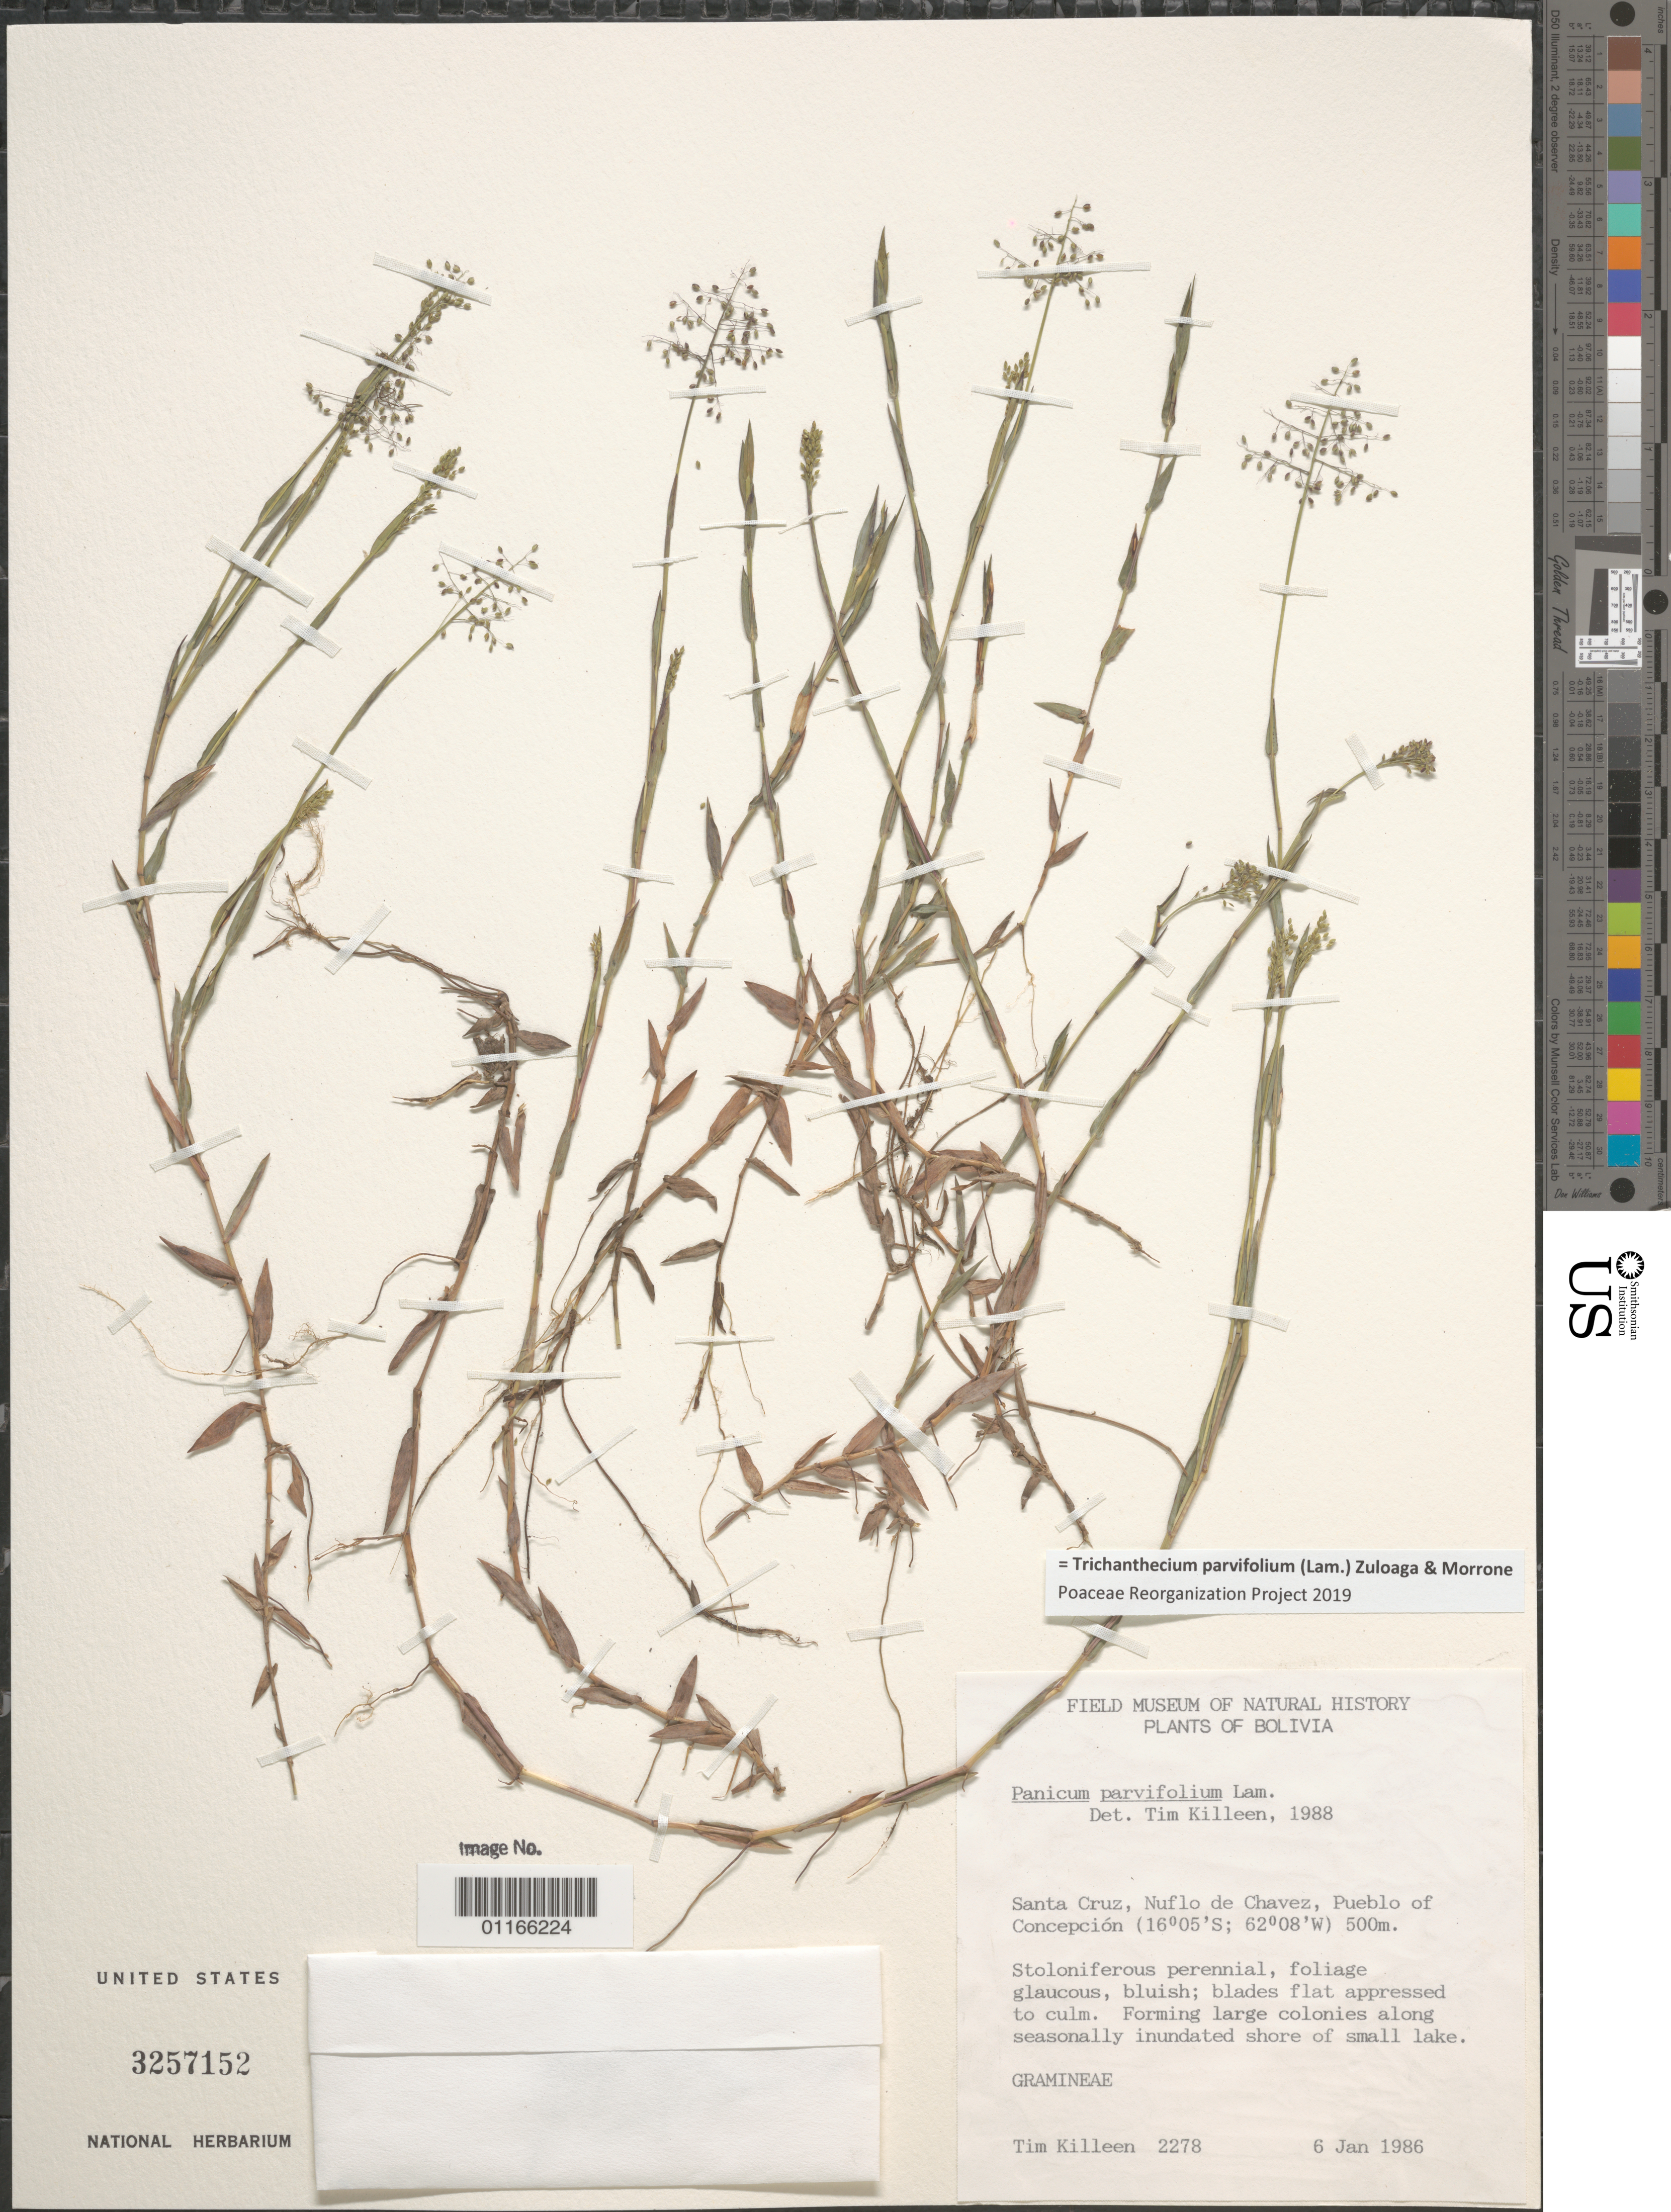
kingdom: Plantae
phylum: Tracheophyta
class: Liliopsida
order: Poales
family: Poaceae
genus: Panicum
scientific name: Panicum parvifolium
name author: Lam.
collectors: T. Killeen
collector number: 2278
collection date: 1986-01-06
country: Bolivia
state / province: Santa Cruz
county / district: Nuflo de Chávez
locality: Pueblo of Concepcion.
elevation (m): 500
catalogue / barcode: US 3257152